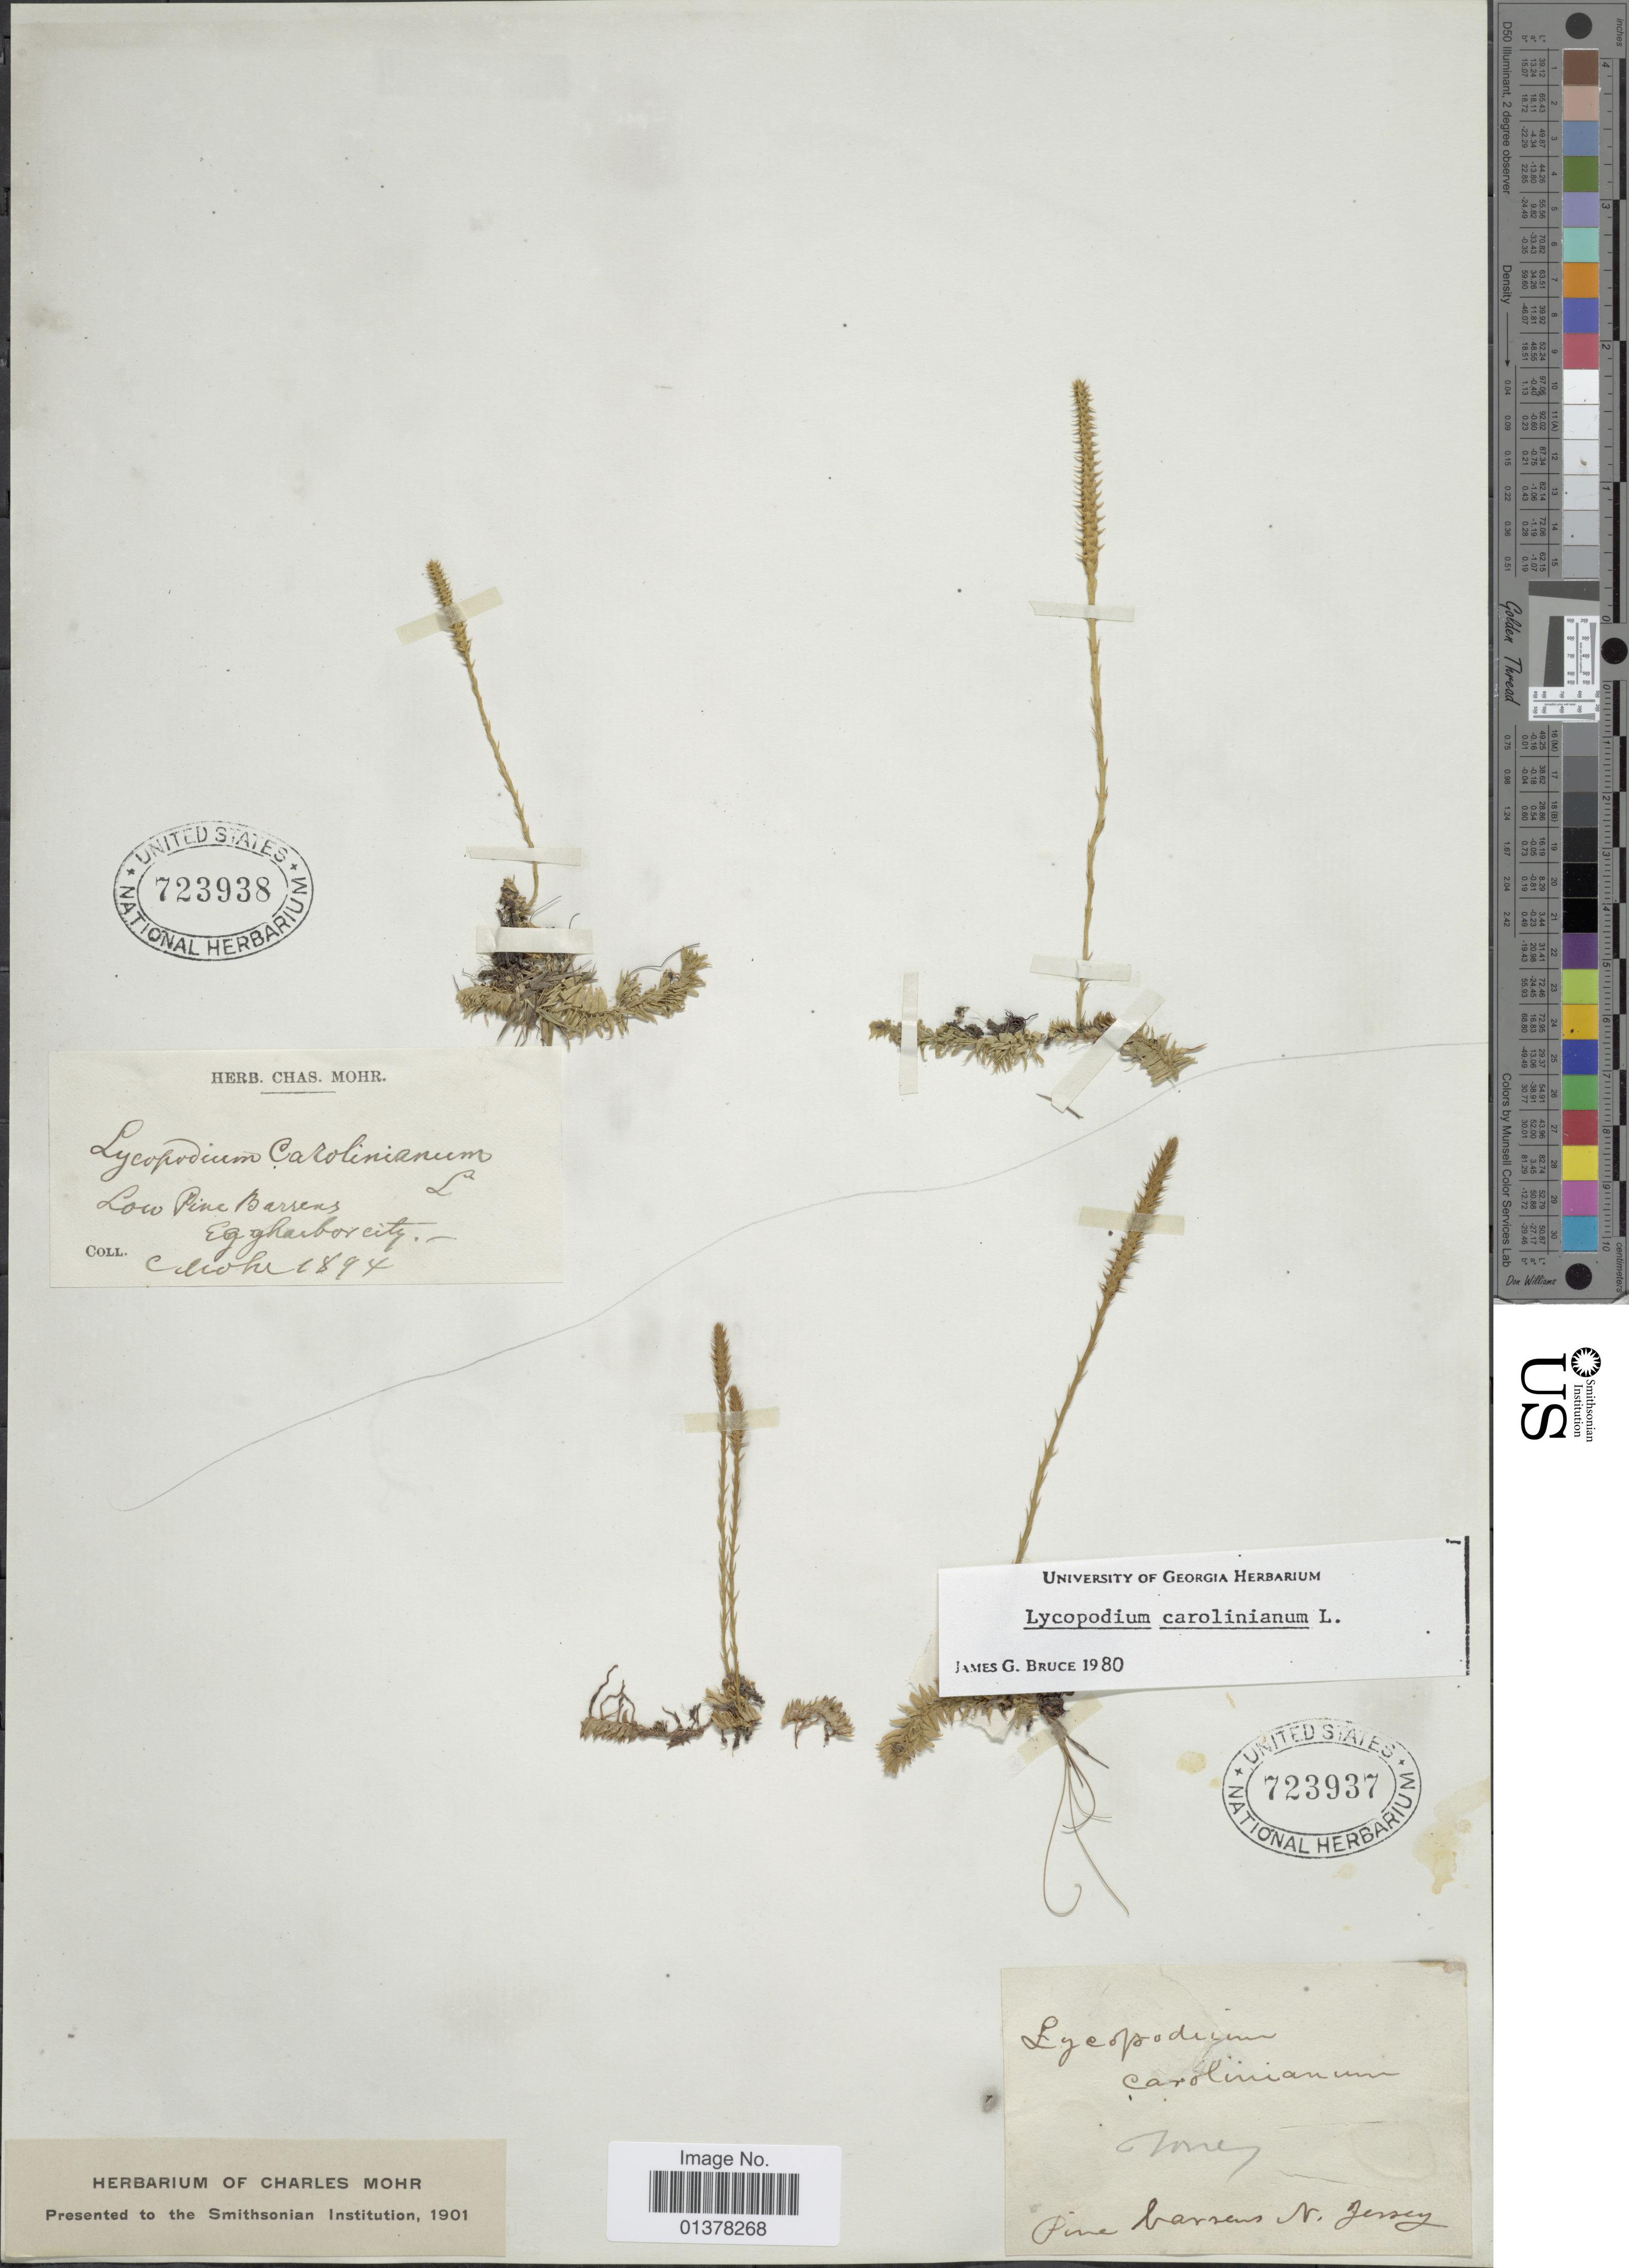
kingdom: Plantae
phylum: Tracheophyta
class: Lycopodiopsida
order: Lycopodiales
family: Lycopodiaceae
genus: Pseudolycopodiella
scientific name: Pseudolycopodiella caroliniana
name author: (L.) Holub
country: United States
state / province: New Jersey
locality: Pine barrens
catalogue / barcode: US 723937-2